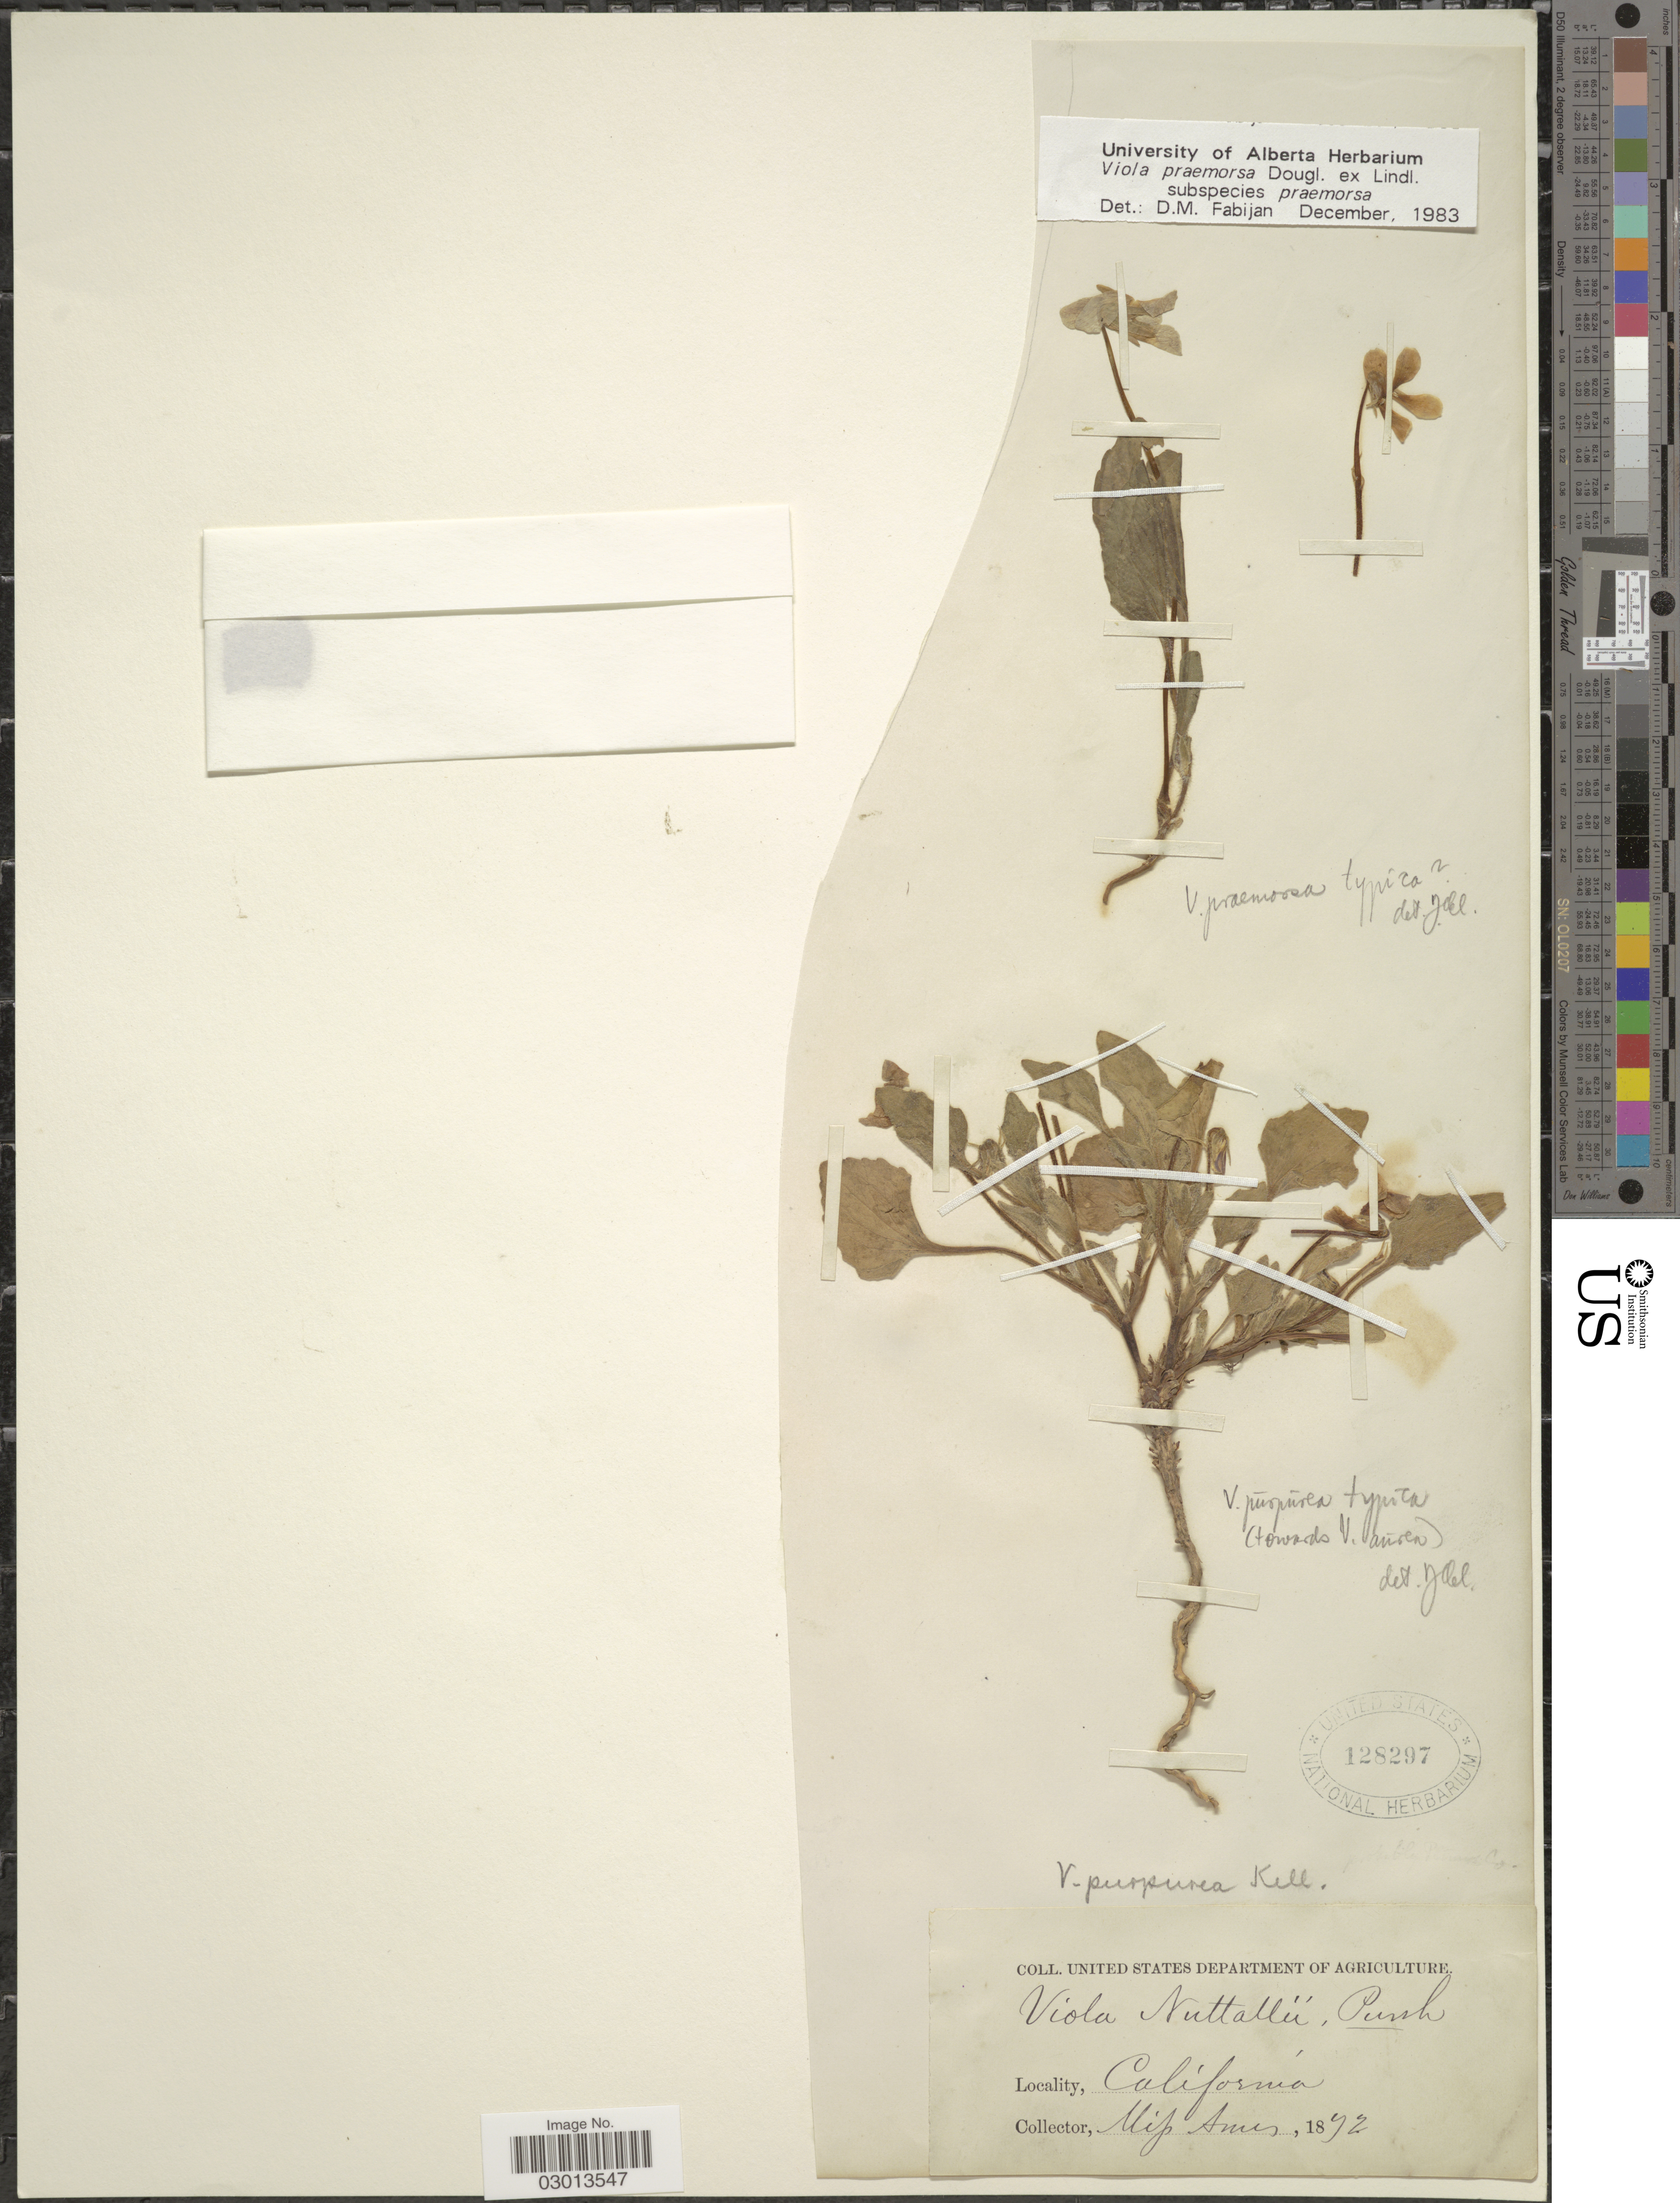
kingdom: Plantae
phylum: Tracheophyta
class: Magnoliopsida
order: Malpighiales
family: Violaceae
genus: Viola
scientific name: Viola praemorsa subsp. praemorsa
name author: Douglas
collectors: Miss Ames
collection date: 1872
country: United States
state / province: California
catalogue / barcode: US 128297